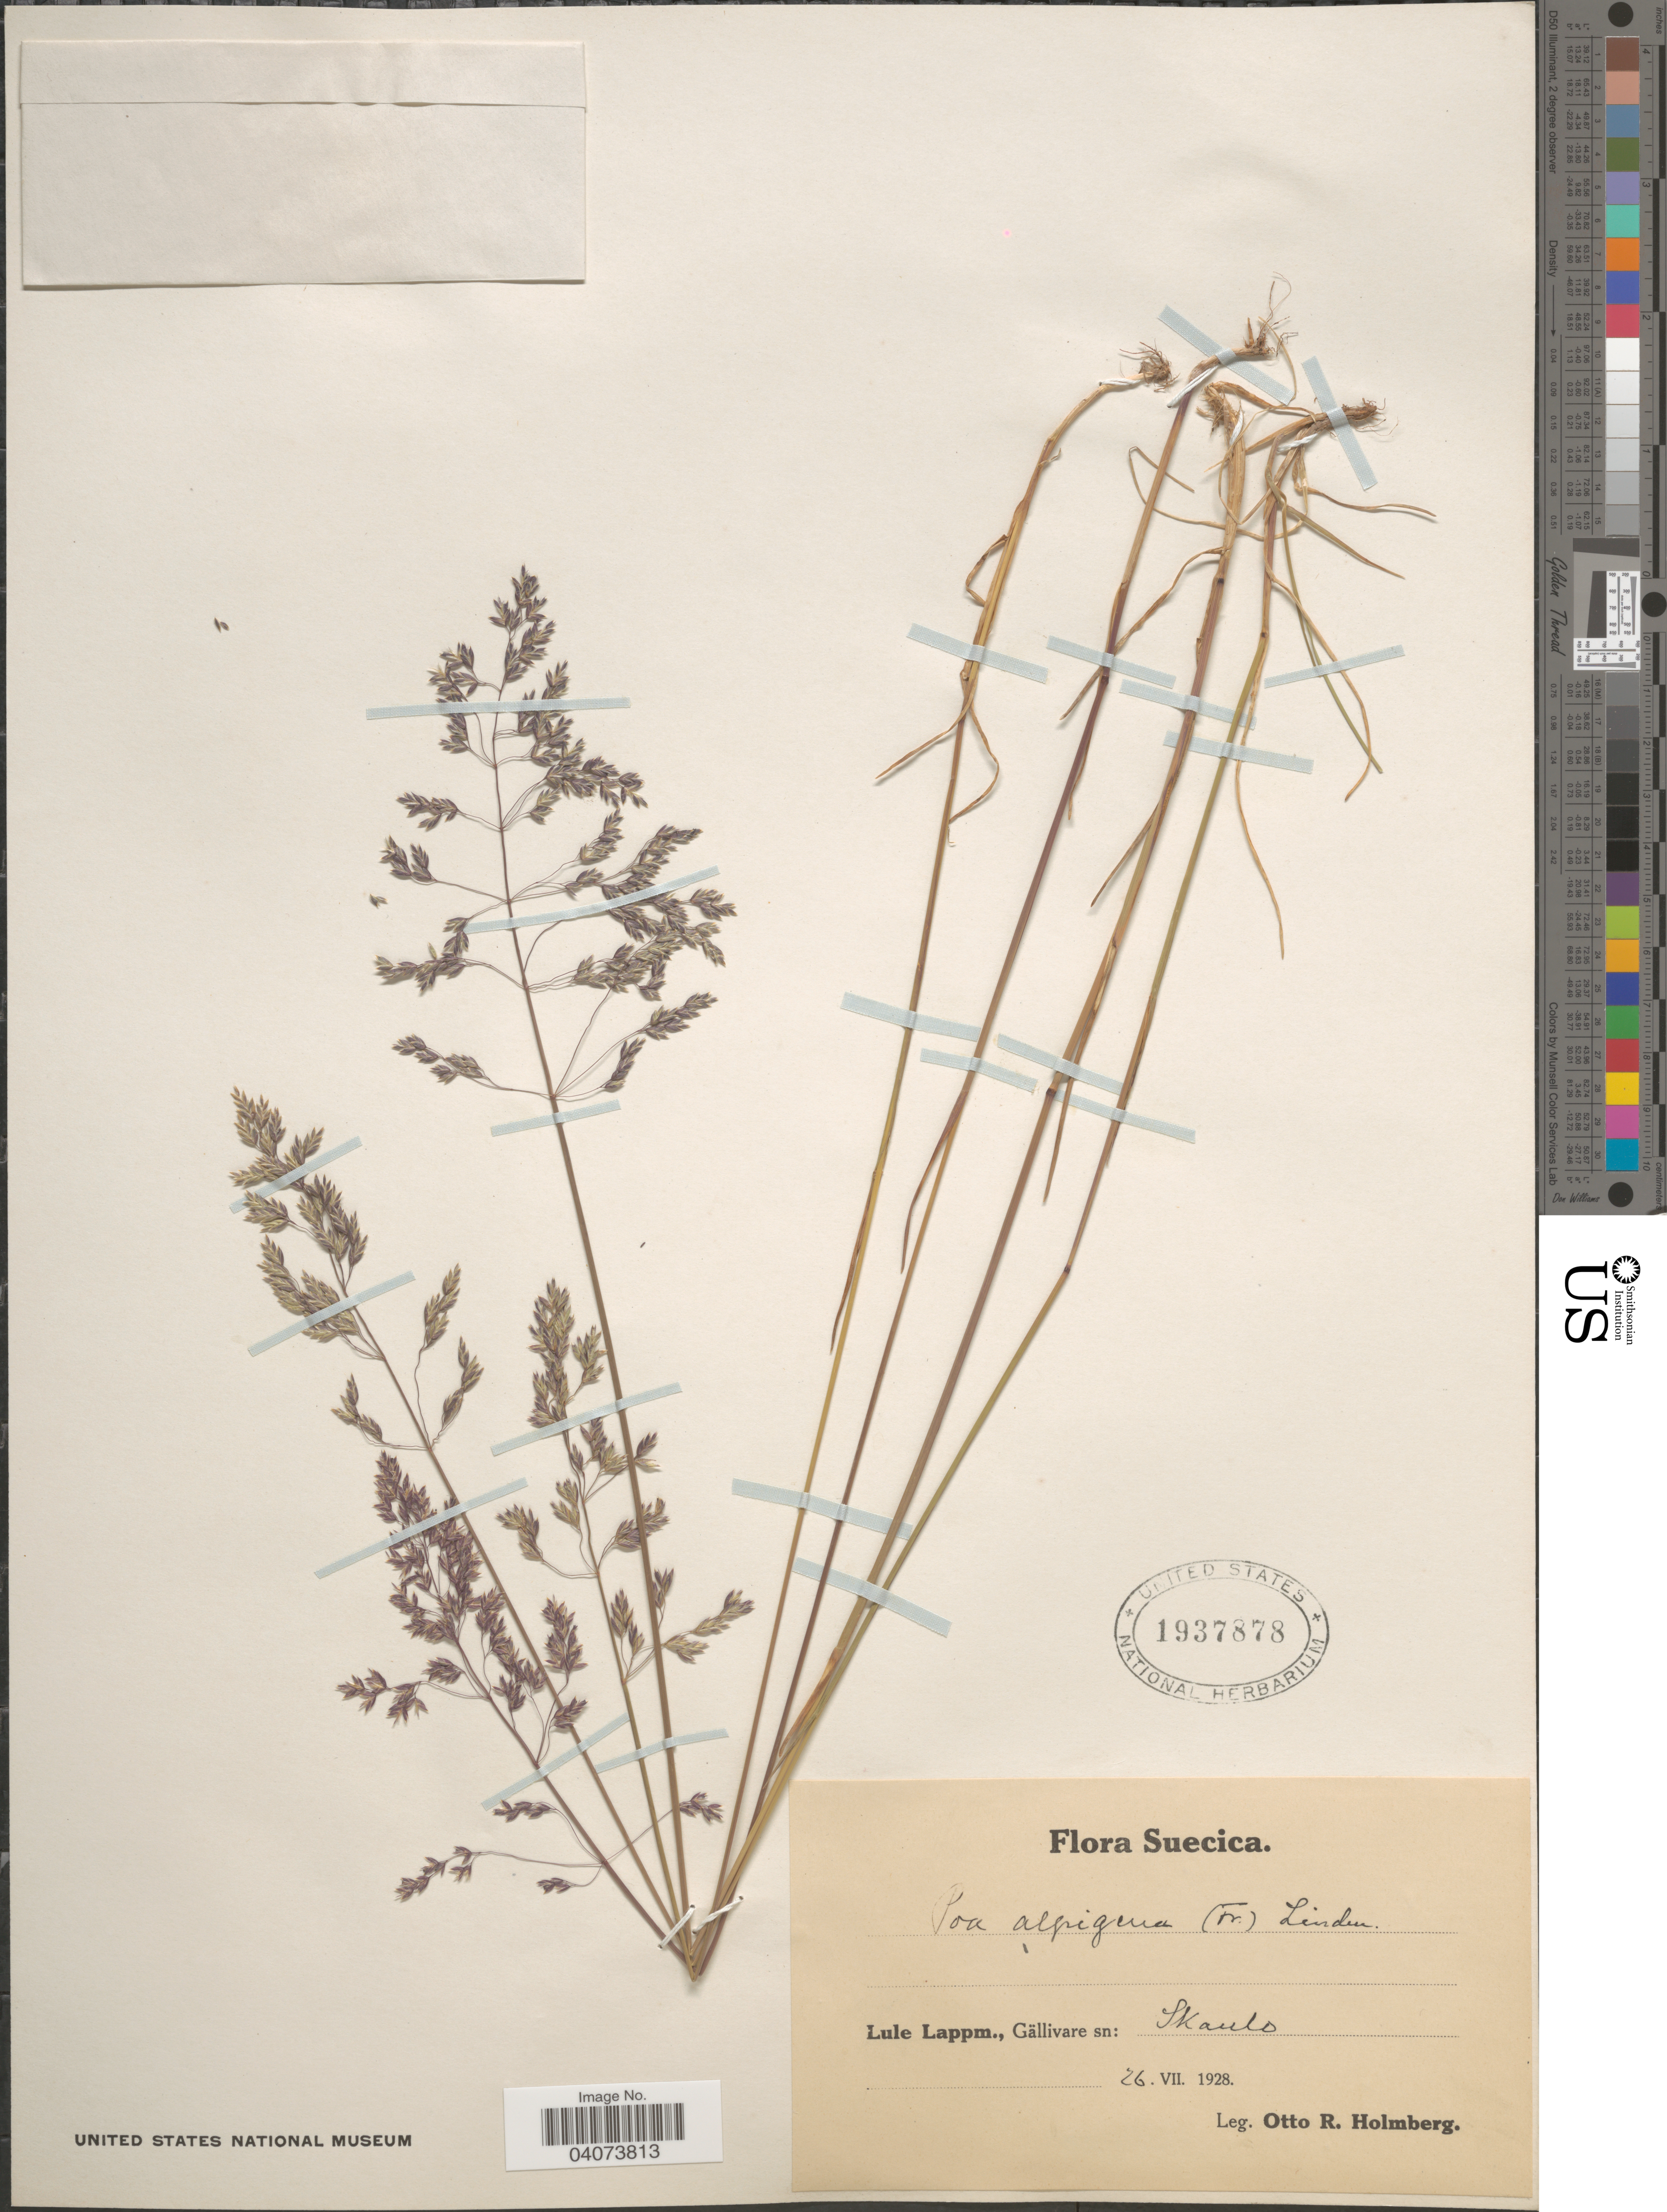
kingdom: Plantae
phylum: Tracheophyta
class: Liliopsida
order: Poales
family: Poaceae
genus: Poa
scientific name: Poa pratensis subsp. alpigena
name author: (Lindm.) Hiitonen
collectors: O. Holmberg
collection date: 1928-07-26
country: Sweden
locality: Suecica. Lule Lappm., Gällivare sn: Skaulo.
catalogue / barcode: US 1937878